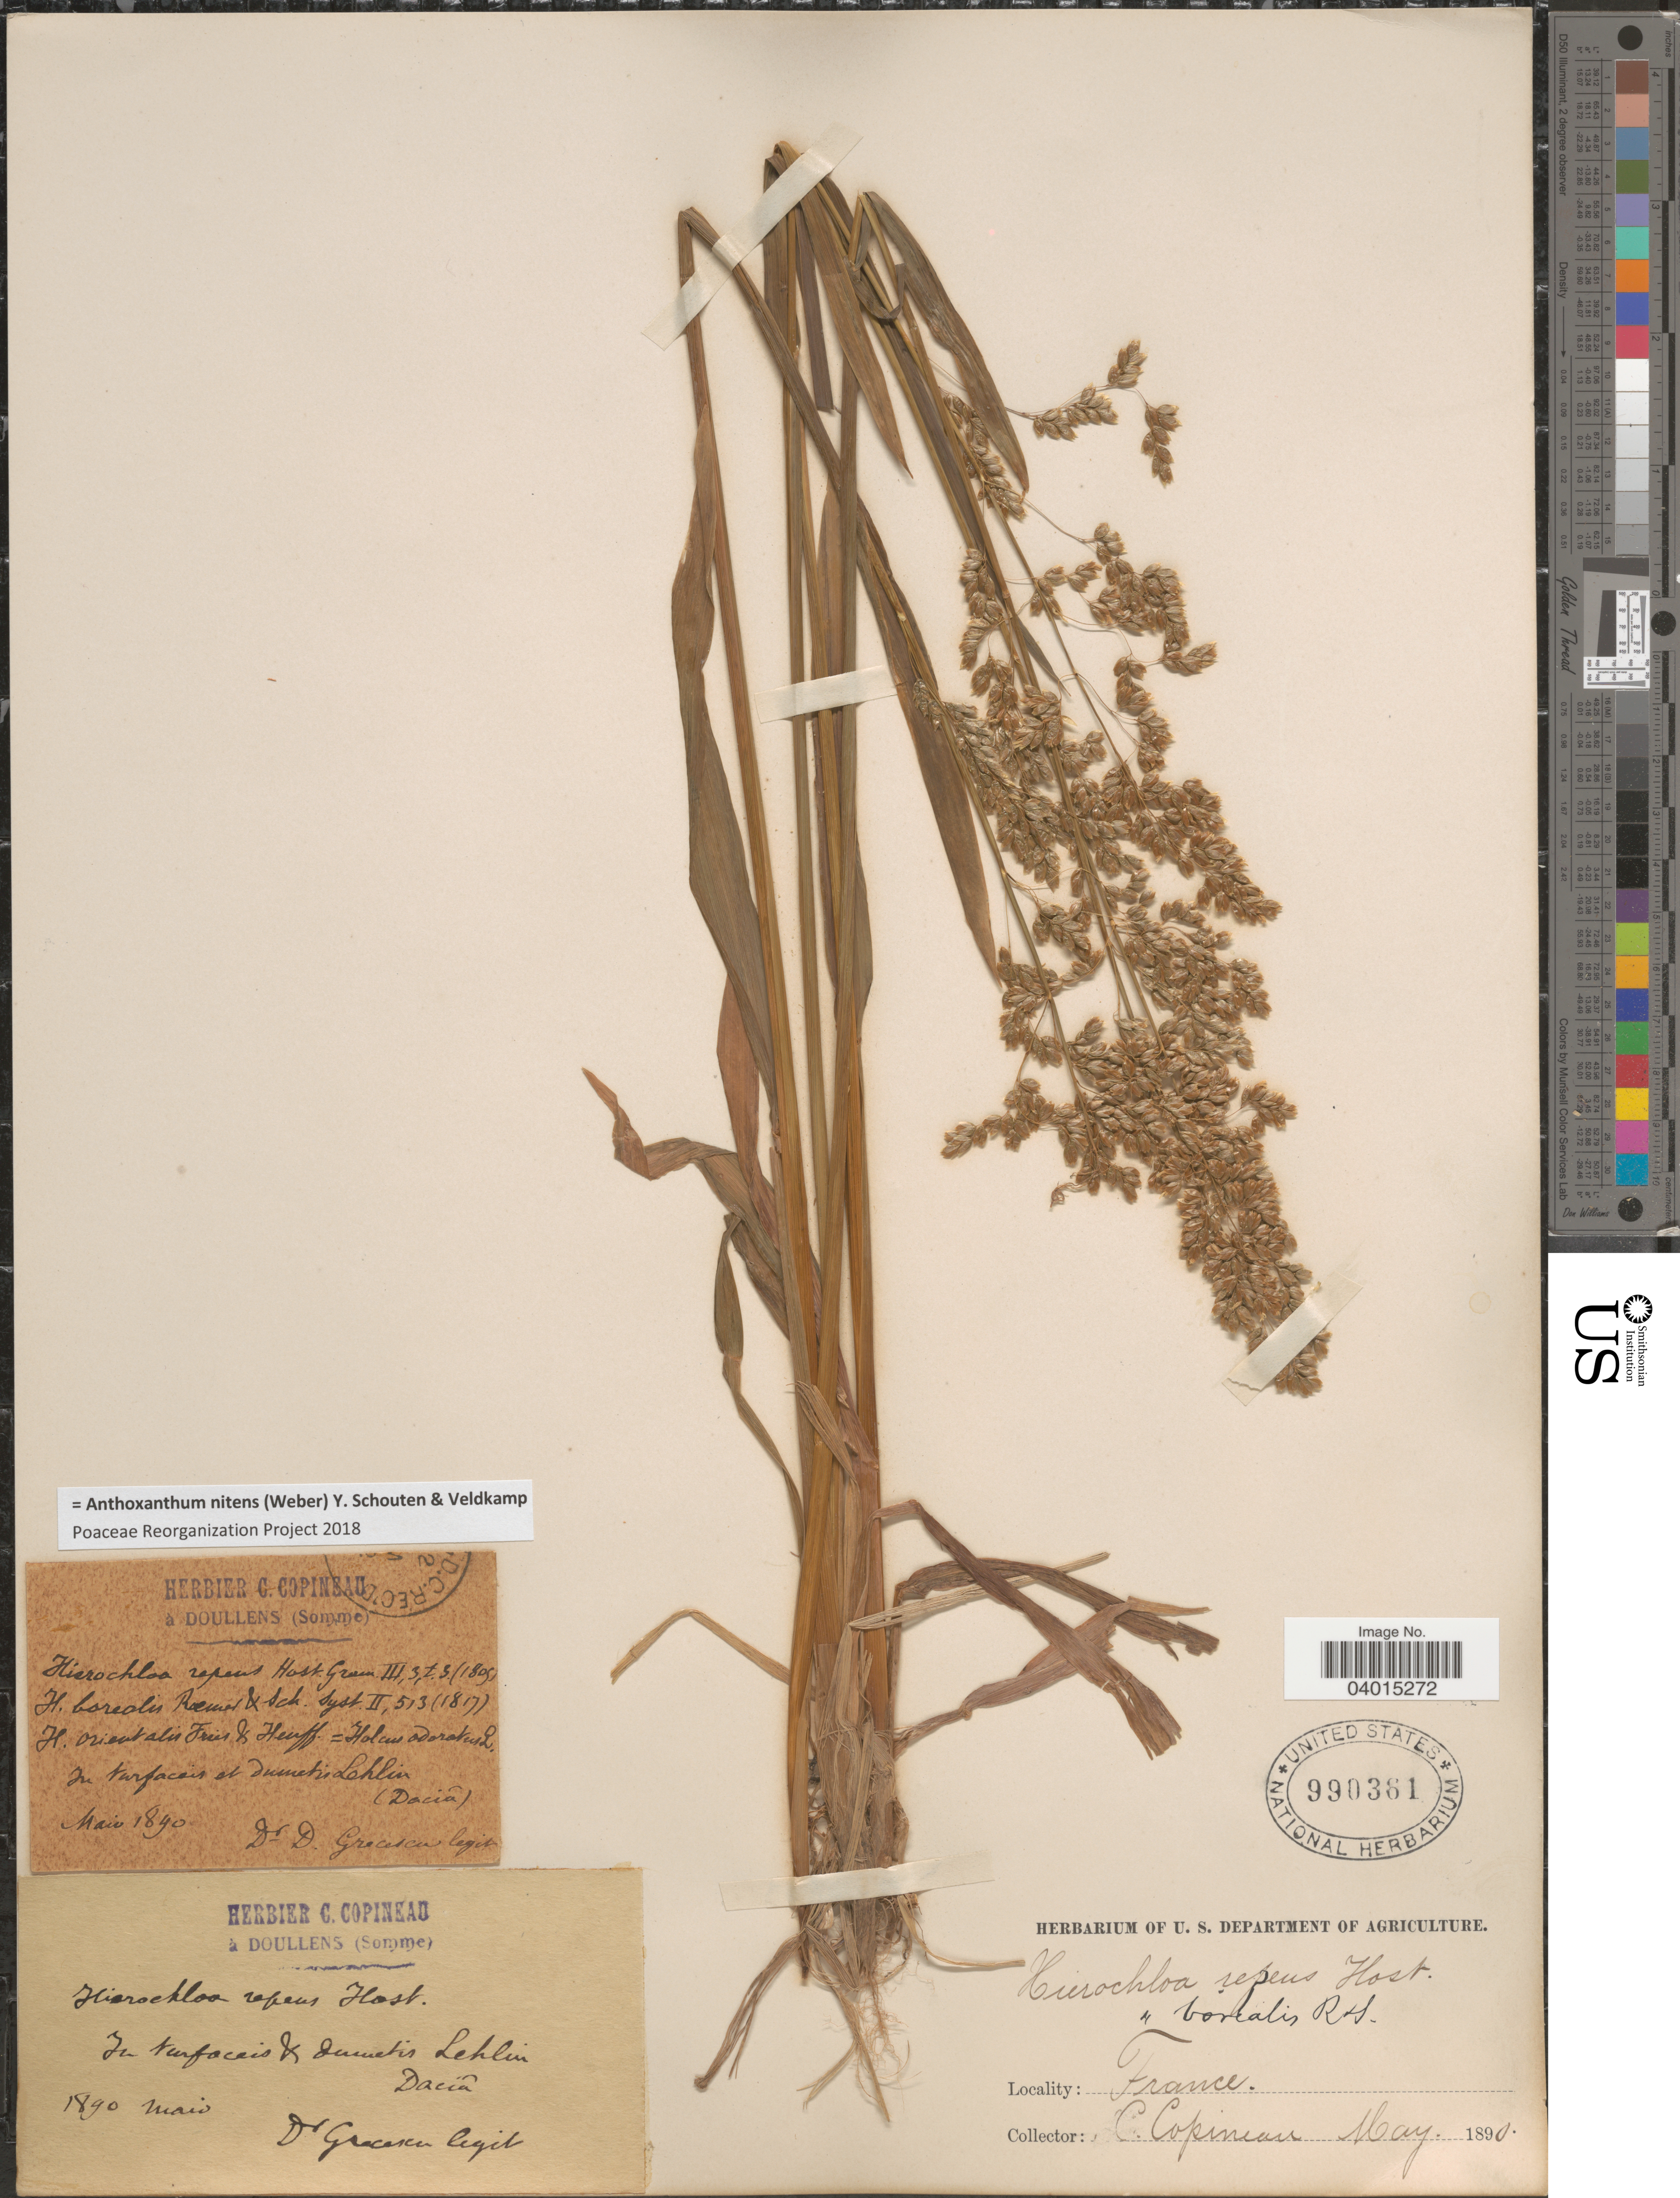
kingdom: Plantae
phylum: Tracheophyta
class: Liliopsida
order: Poales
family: Poaceae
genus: Anthoxanthum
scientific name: Anthoxanthum nitens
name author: (G.H. Weber) R.T.A. Schouten & Veldkamp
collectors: Grecescu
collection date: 1890-05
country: France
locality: À Doullens (Somme). In turfacais & dumetis Lehlin Daciá.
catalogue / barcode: US 990361